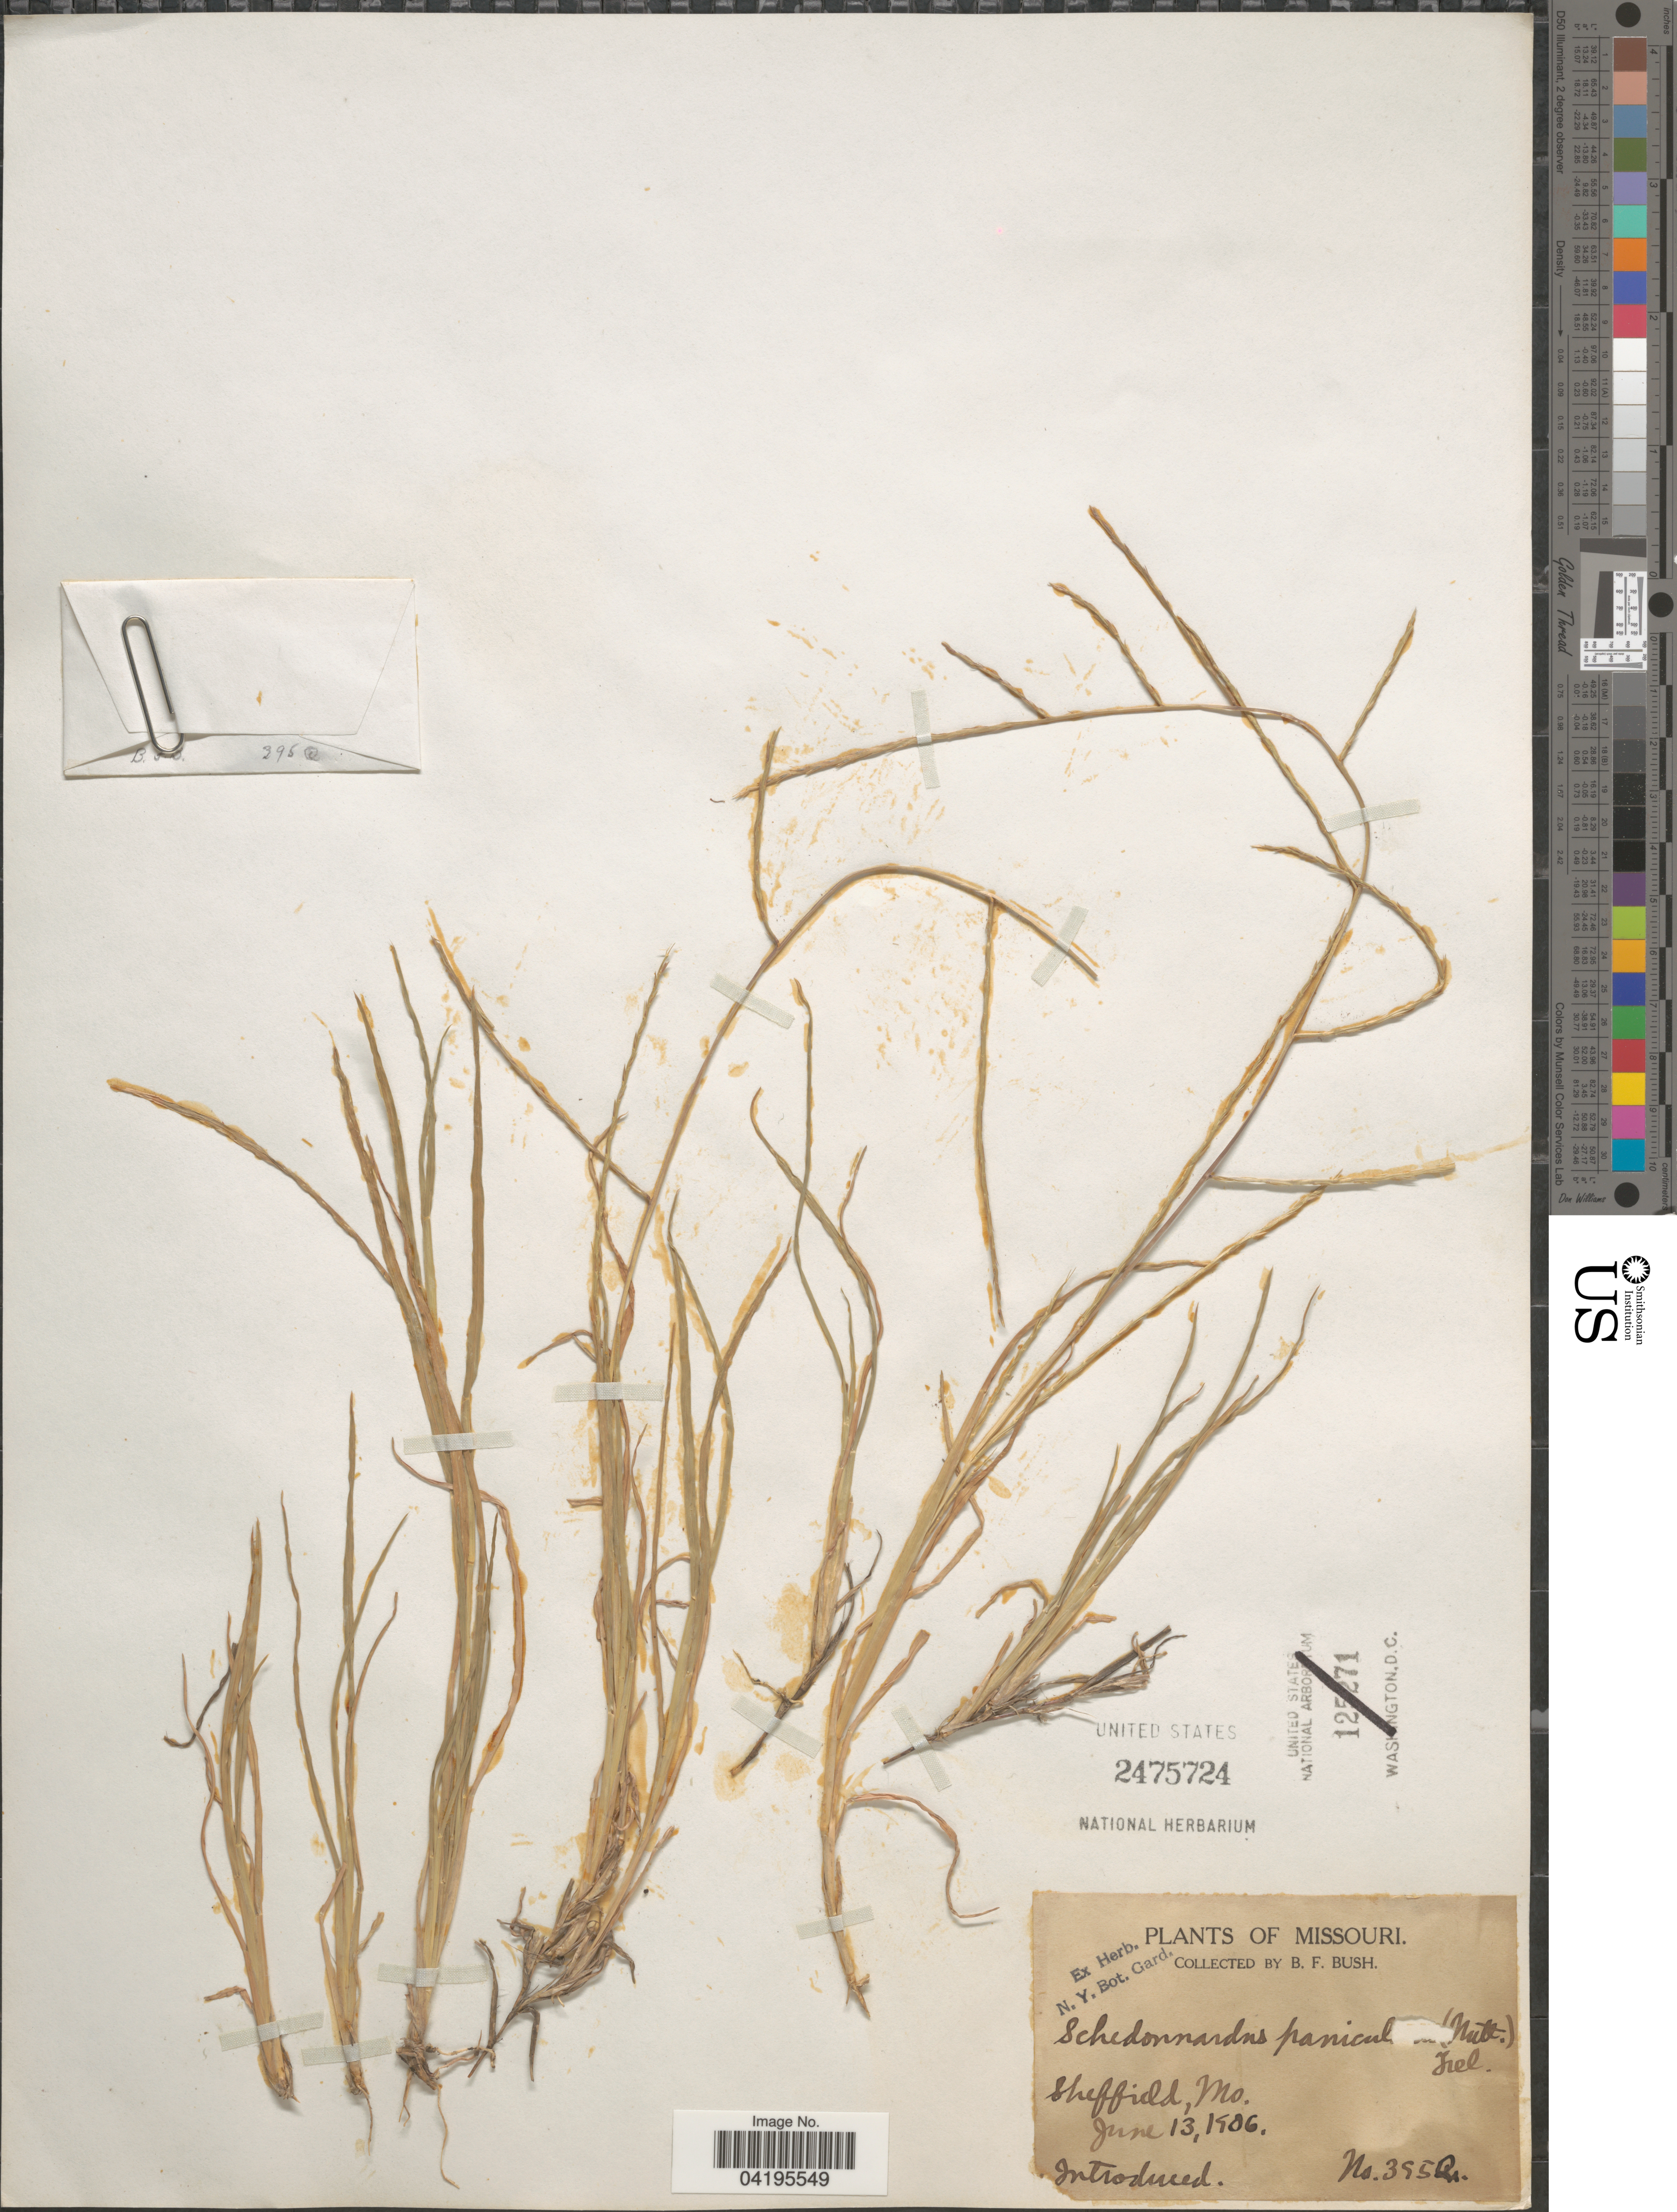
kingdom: Plantae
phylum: Tracheophyta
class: Liliopsida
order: Poales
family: Poaceae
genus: Muhlenbergia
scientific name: Muhlenbergia paniculata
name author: (Nutt.) Columbus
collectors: B. F. Bush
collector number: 3950*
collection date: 1906-06-13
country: United States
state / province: Missouri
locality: Sheffield.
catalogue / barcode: US 2475724